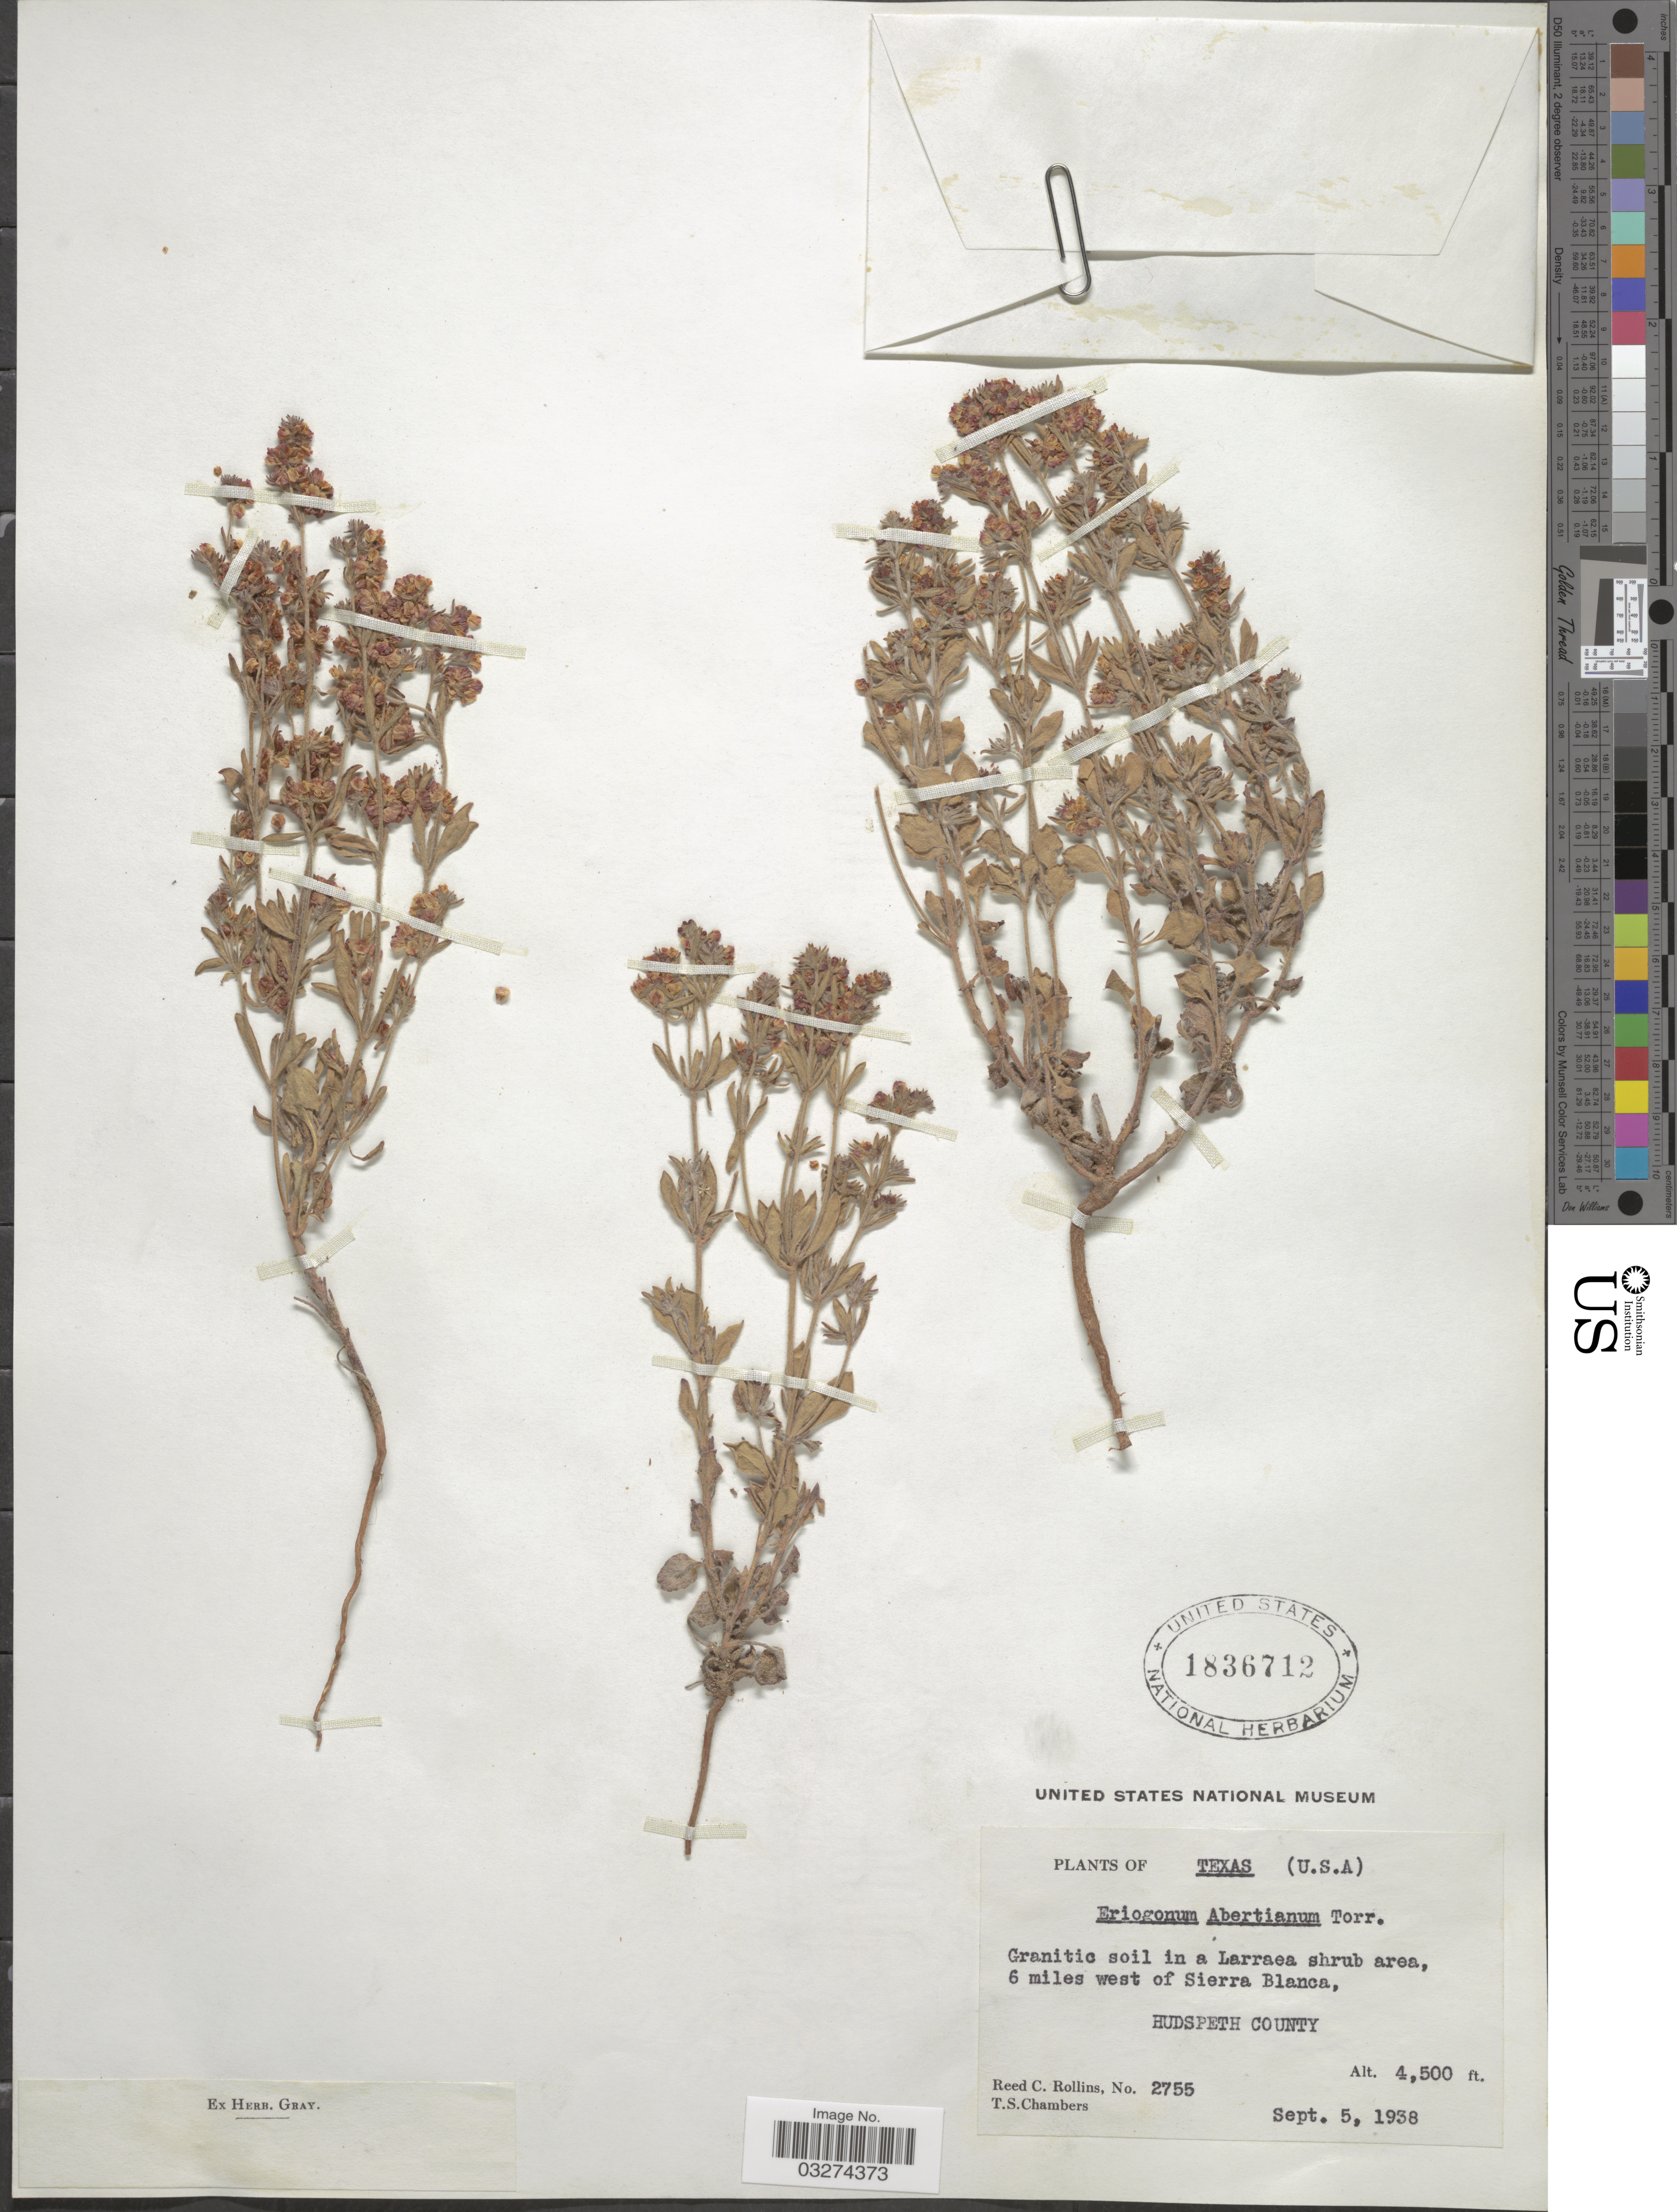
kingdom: Plantae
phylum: Tracheophyta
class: Magnoliopsida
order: Caryophyllales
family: Polygonaceae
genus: Eriogonum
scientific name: Eriogonum abertianum var. ruberrimum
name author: (Gand.) Gand.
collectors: R. C. Rollins & T. Chambers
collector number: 2755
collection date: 1938-09-05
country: United States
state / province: Texas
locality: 6 miles west of Sierra Blanca, Hudspeth County.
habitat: granitic soil in a Larraea shrub area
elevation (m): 1372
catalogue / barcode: US 1836712